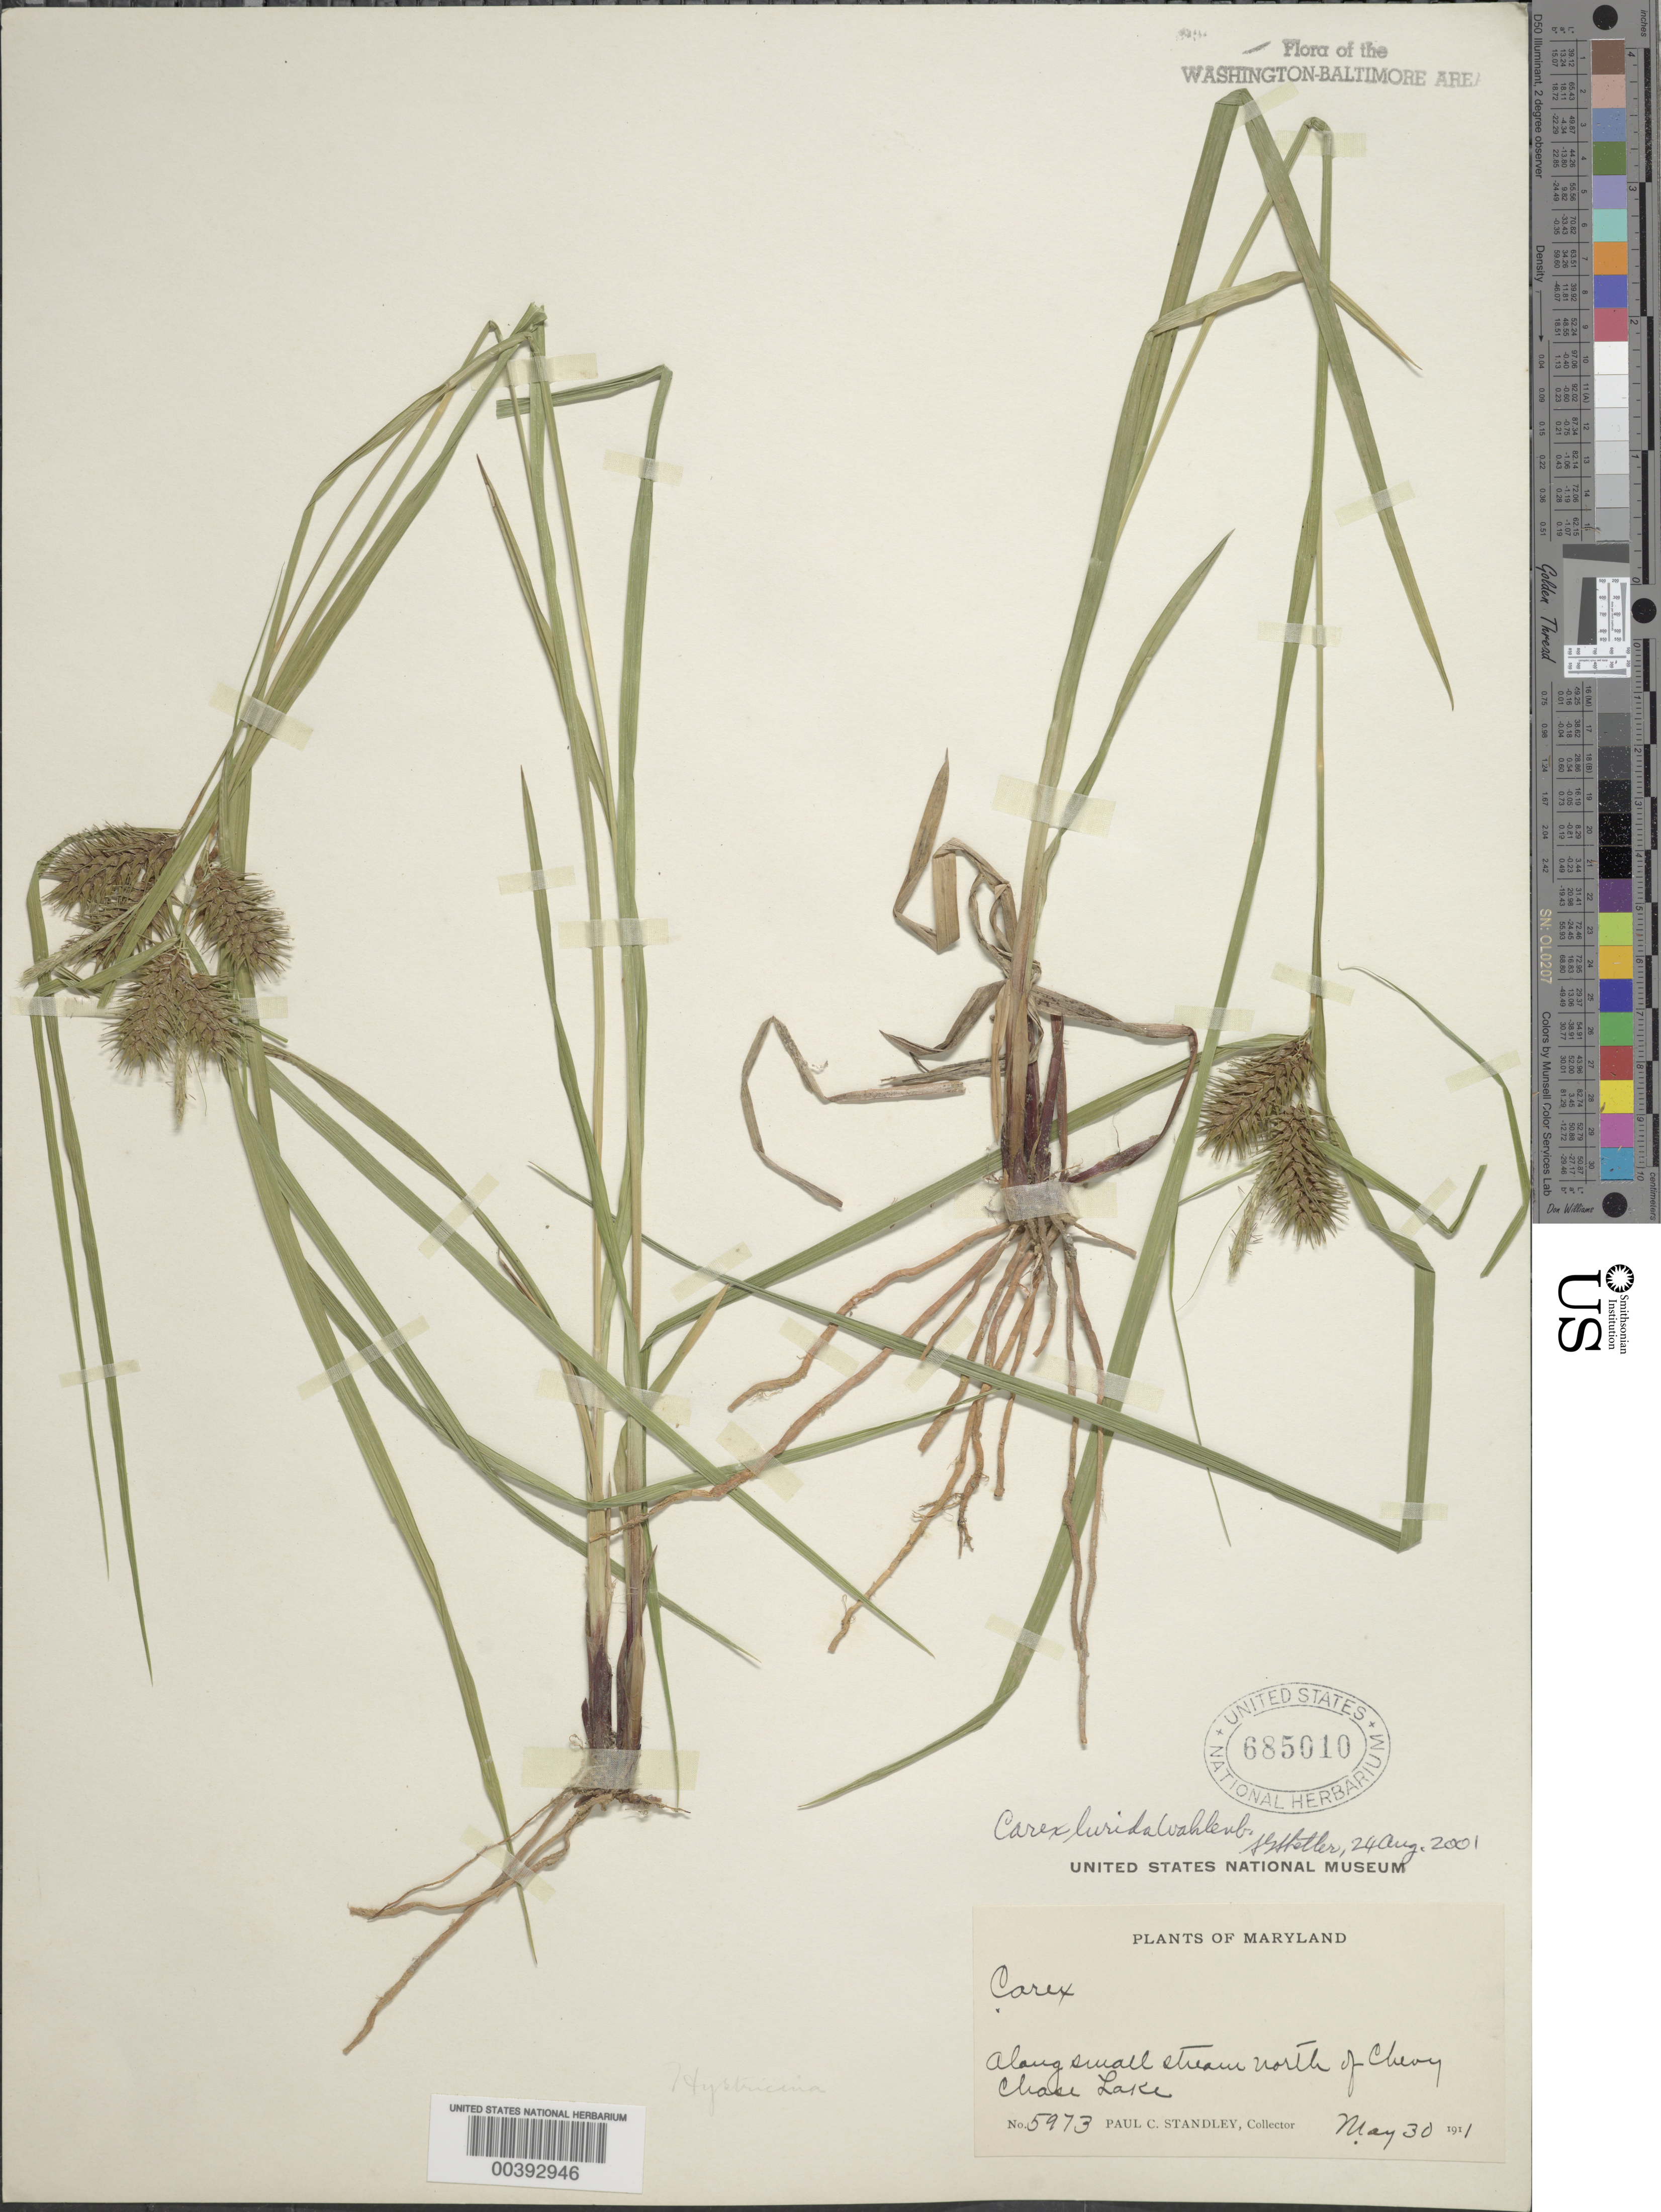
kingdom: Plantae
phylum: Tracheophyta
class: Liliopsida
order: Poales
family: Cyperaceae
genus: Carex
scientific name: Carex lurida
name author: Wahlenb.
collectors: P. C. Standley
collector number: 5973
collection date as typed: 30 May 1911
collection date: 1911-05-30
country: United States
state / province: Maryland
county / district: Montgomery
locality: North of Chevy Chase Lake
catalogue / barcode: US 685010